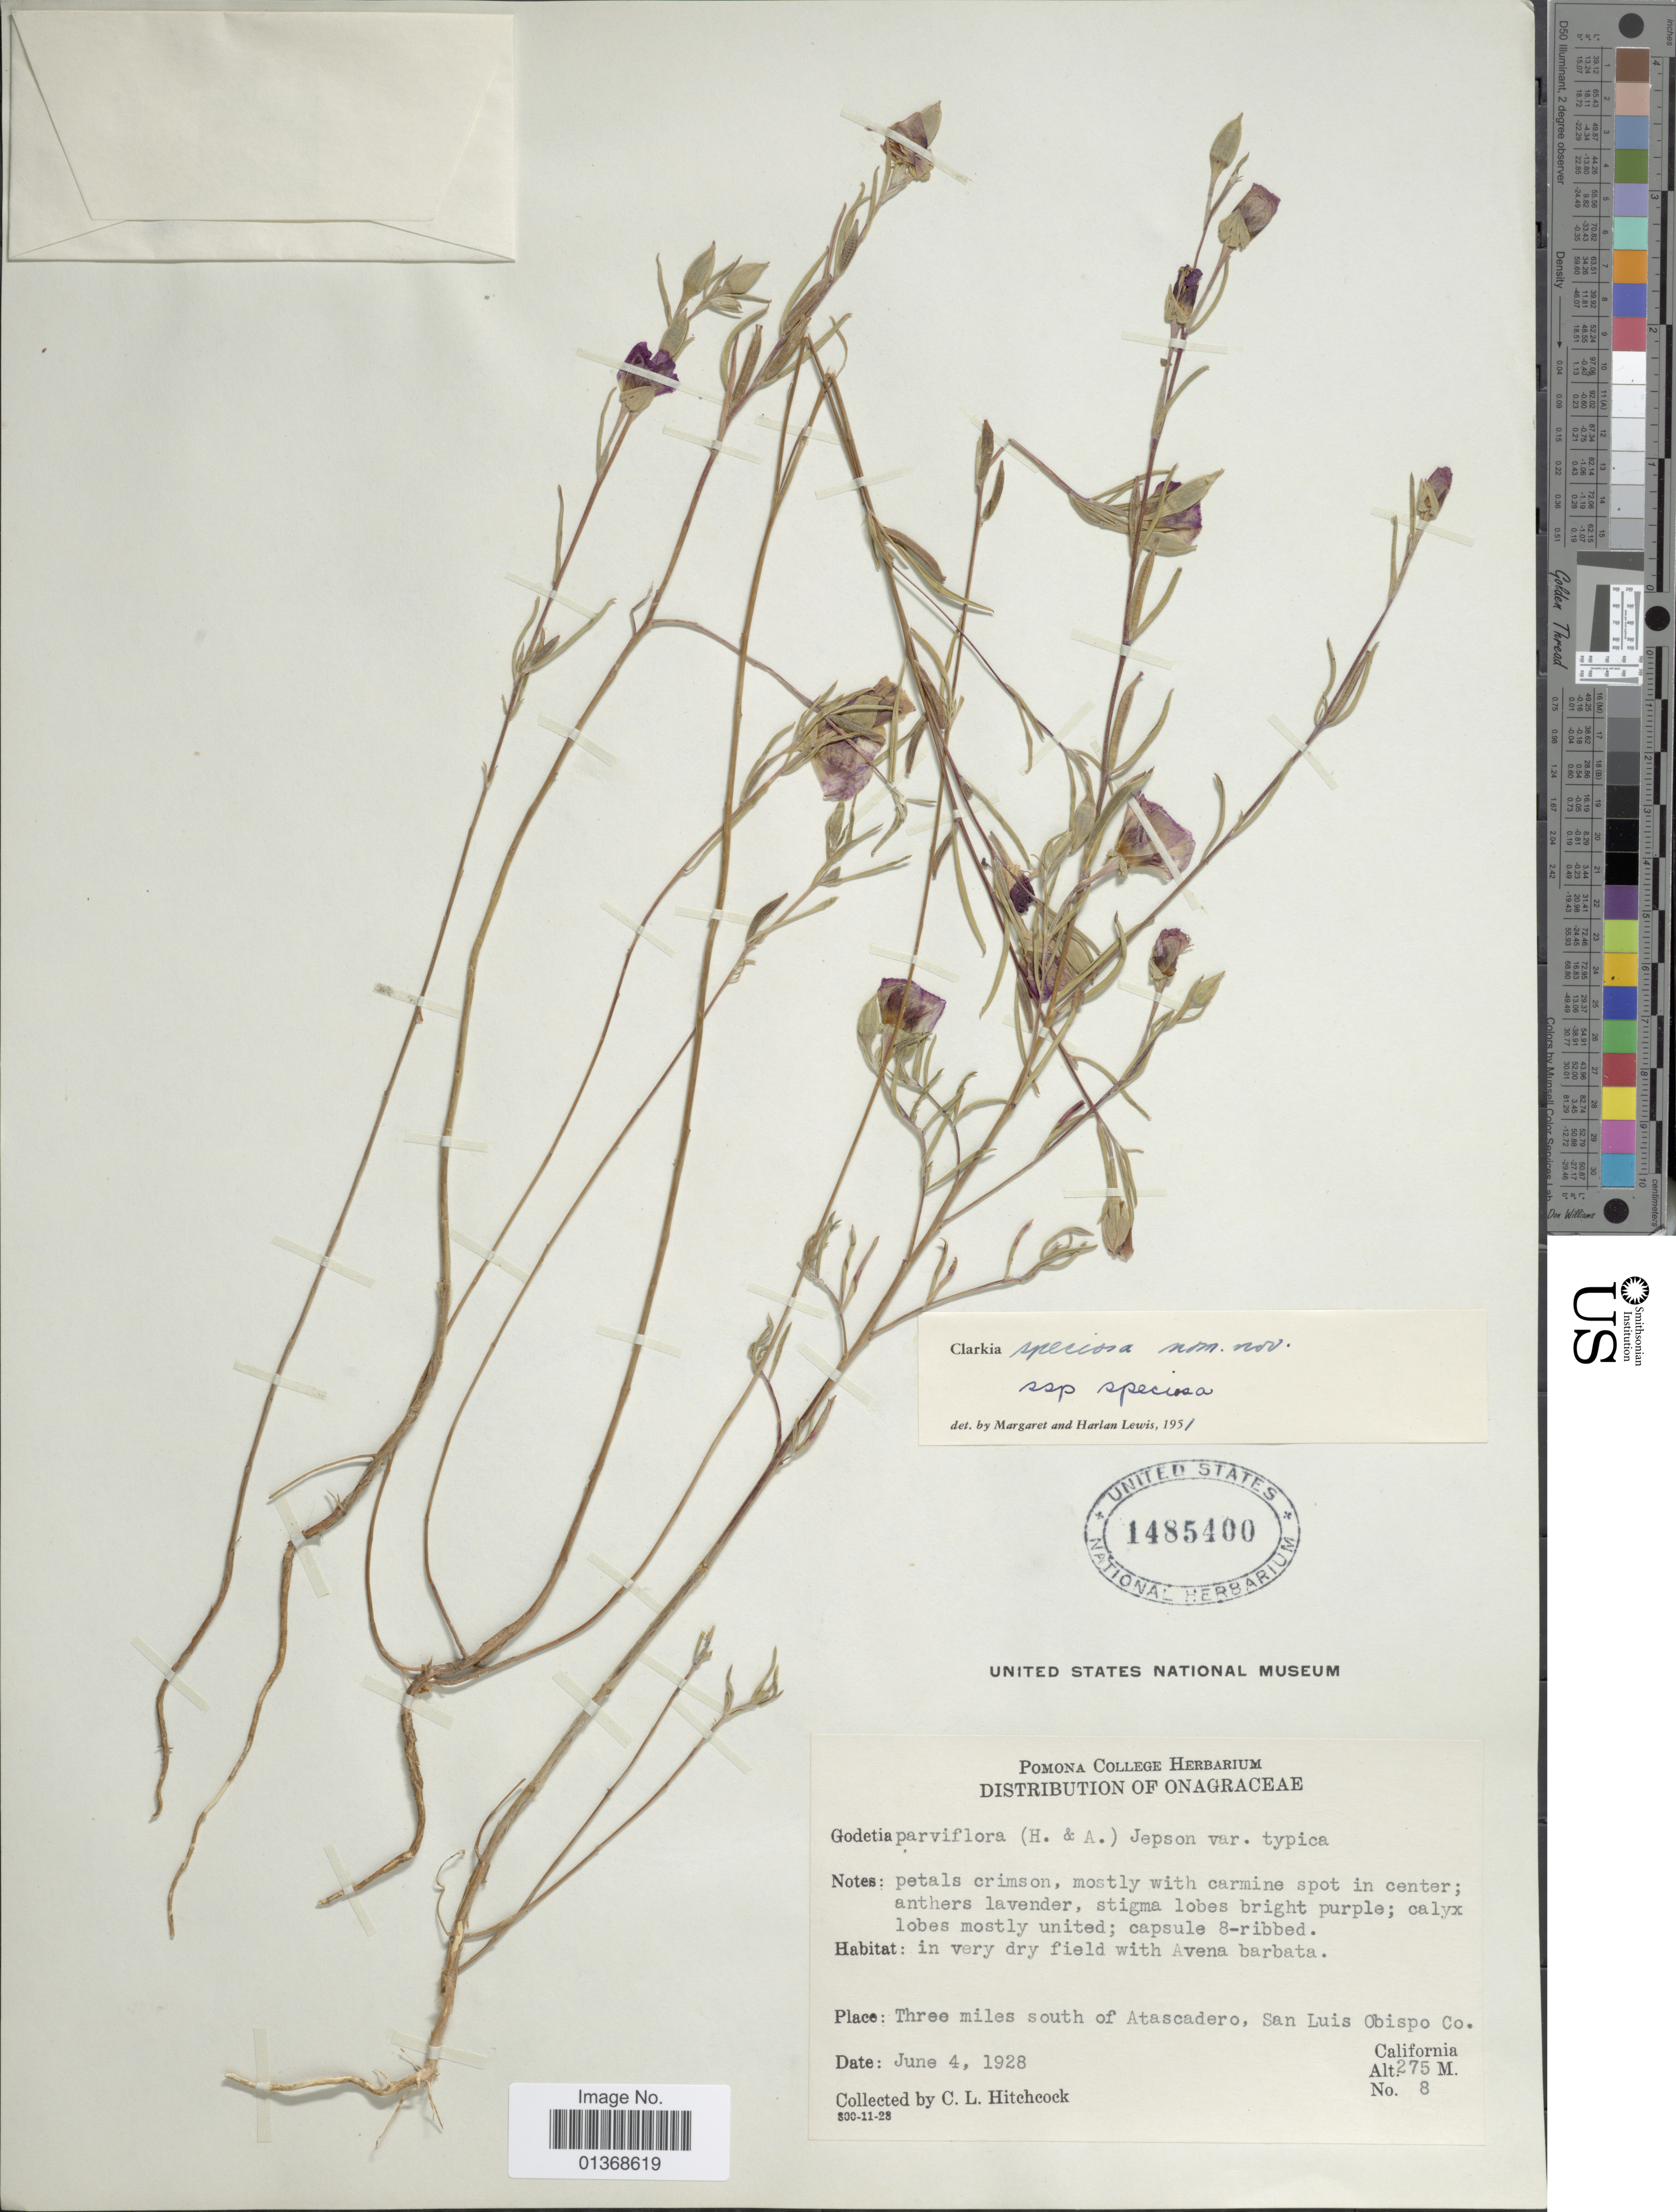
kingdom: Plantae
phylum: Tracheophyta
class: Magnoliopsida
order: Myrtales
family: Onagraceae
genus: Clarkia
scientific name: Clarkia speciosa subsp. speciosa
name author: F. H. Lewis & M.E. Lewis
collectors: C. L. Hitchcock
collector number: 8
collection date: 1928-06-04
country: United States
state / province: California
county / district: San Luis Obispo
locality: Three miles south of Atascadero, San Luis Obispo Co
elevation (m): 275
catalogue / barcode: US 1485400